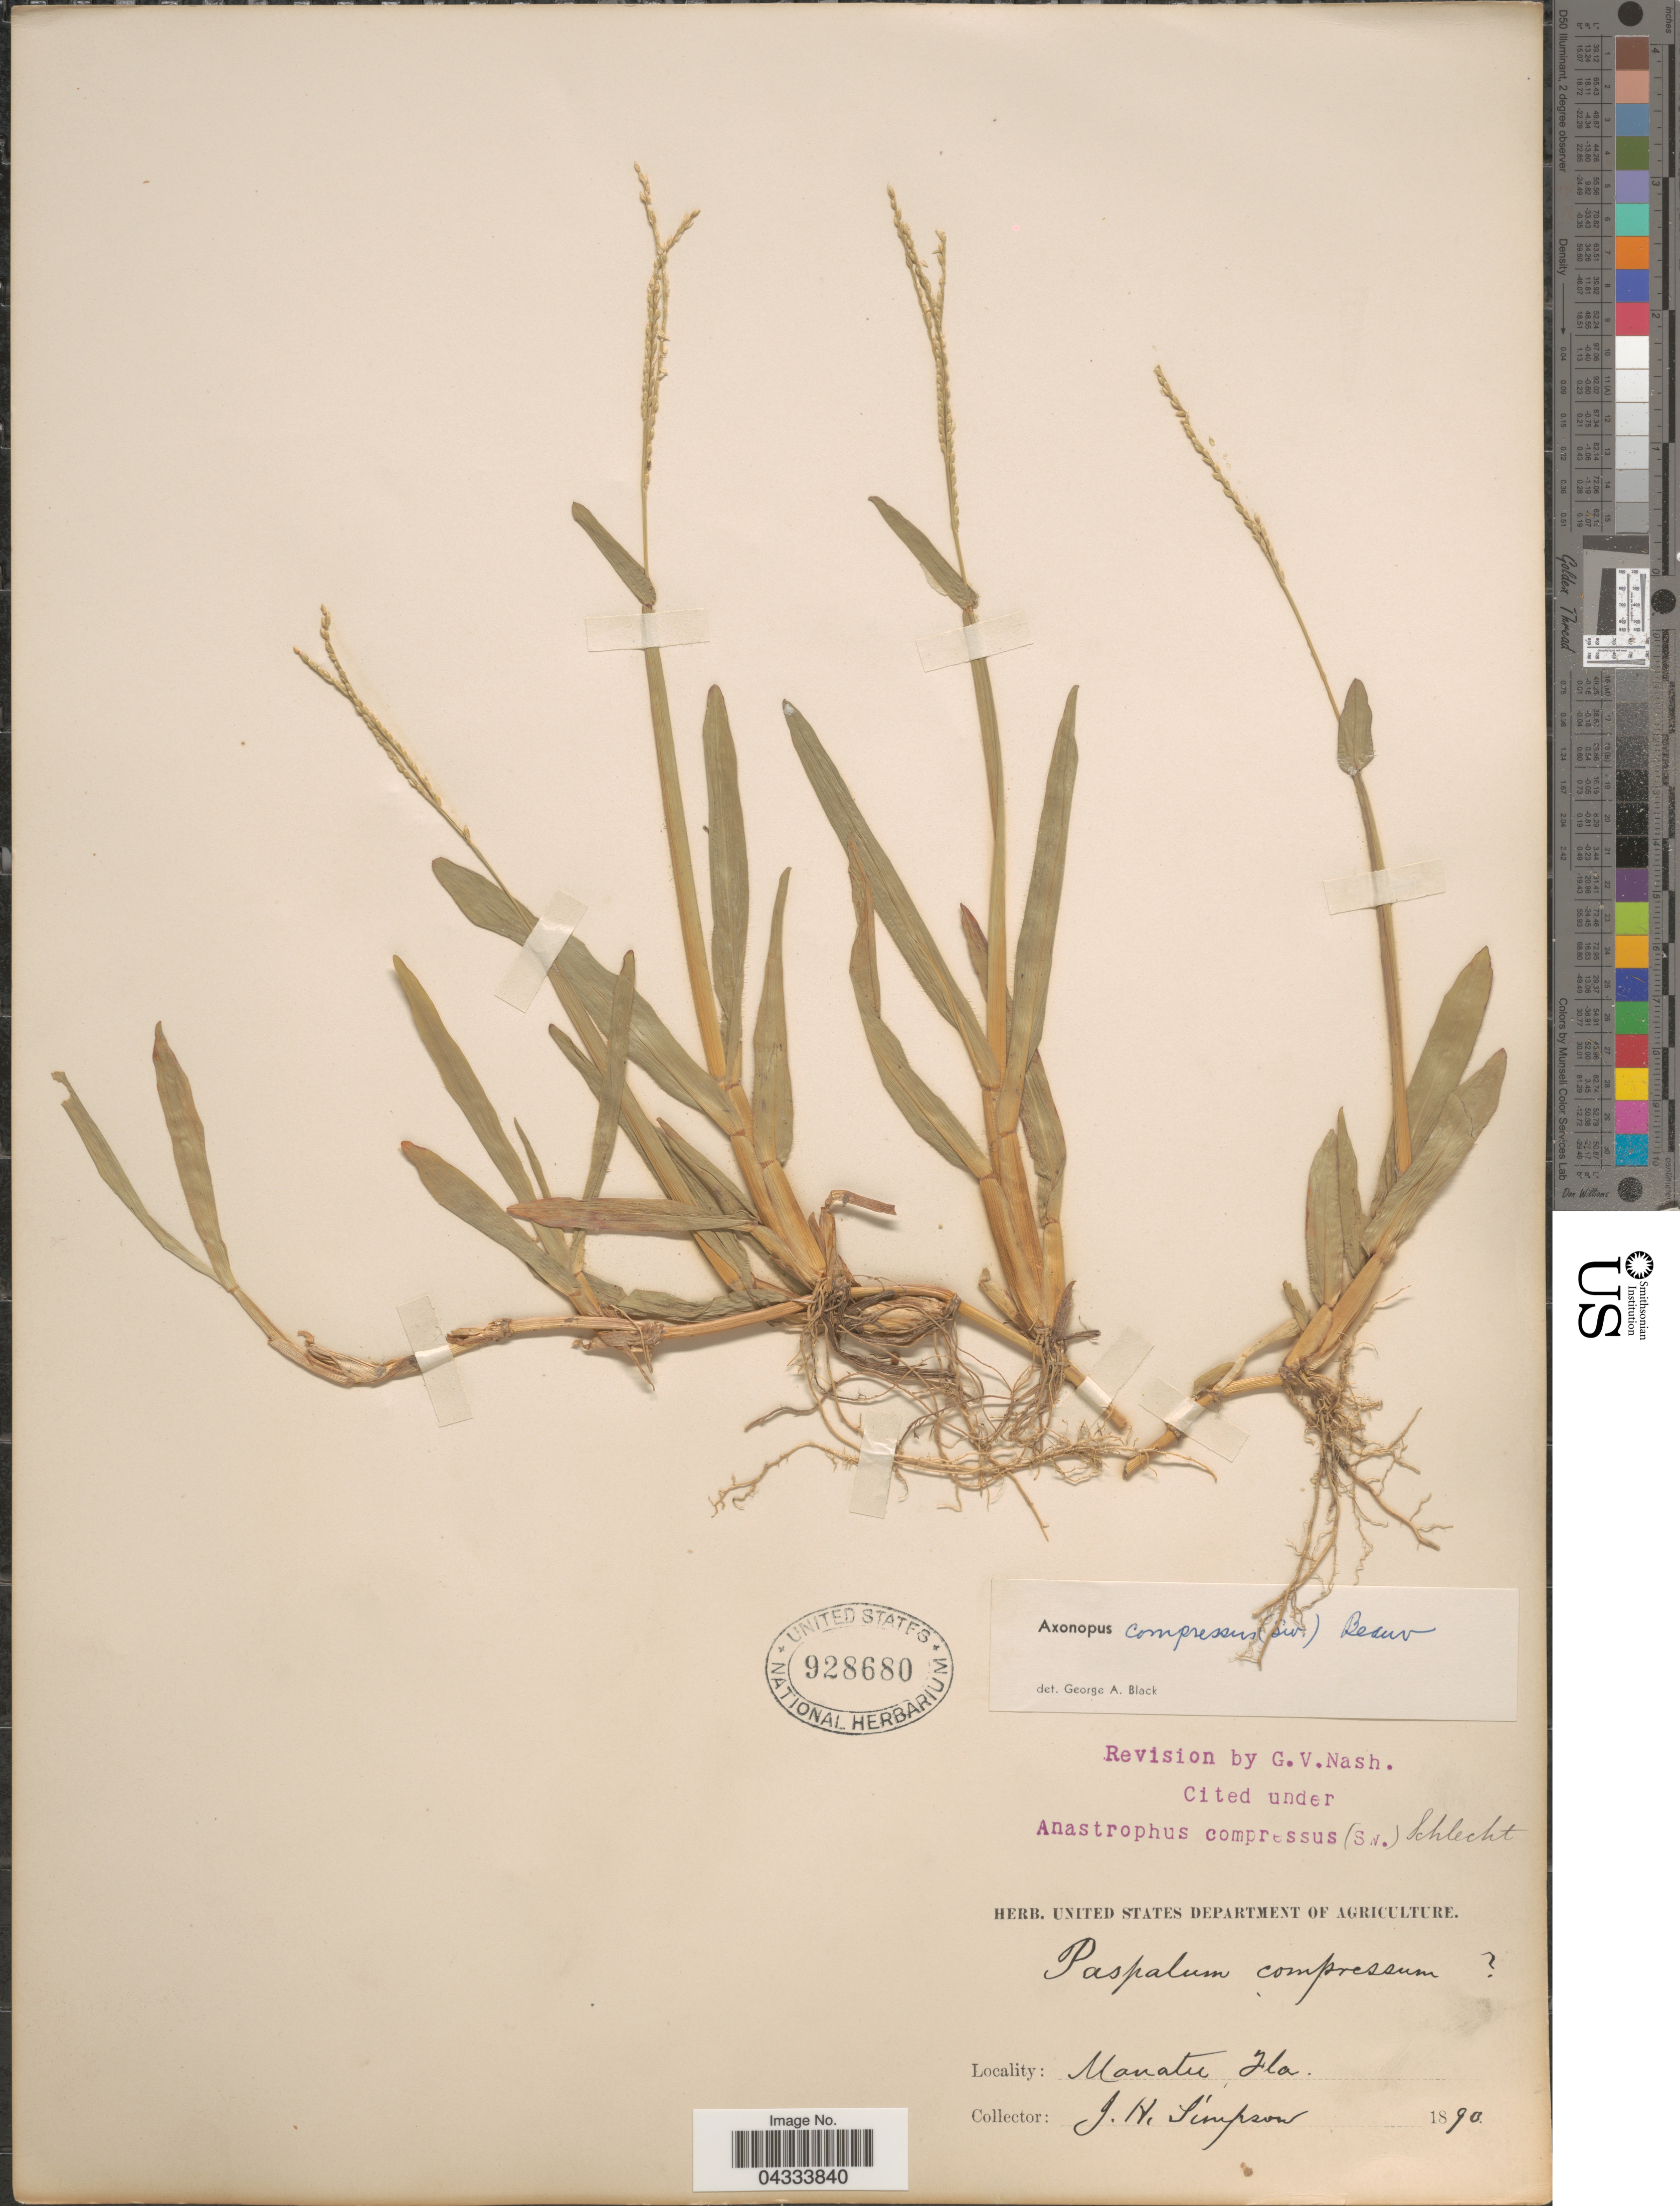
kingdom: Plantae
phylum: Tracheophyta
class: Liliopsida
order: Poales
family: Poaceae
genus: Axonopus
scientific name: Axonopus compressus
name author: (Sw.) P. Beauv.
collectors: J. H. Simpson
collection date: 1890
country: United States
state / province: Florida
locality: Manatee.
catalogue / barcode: US 928680